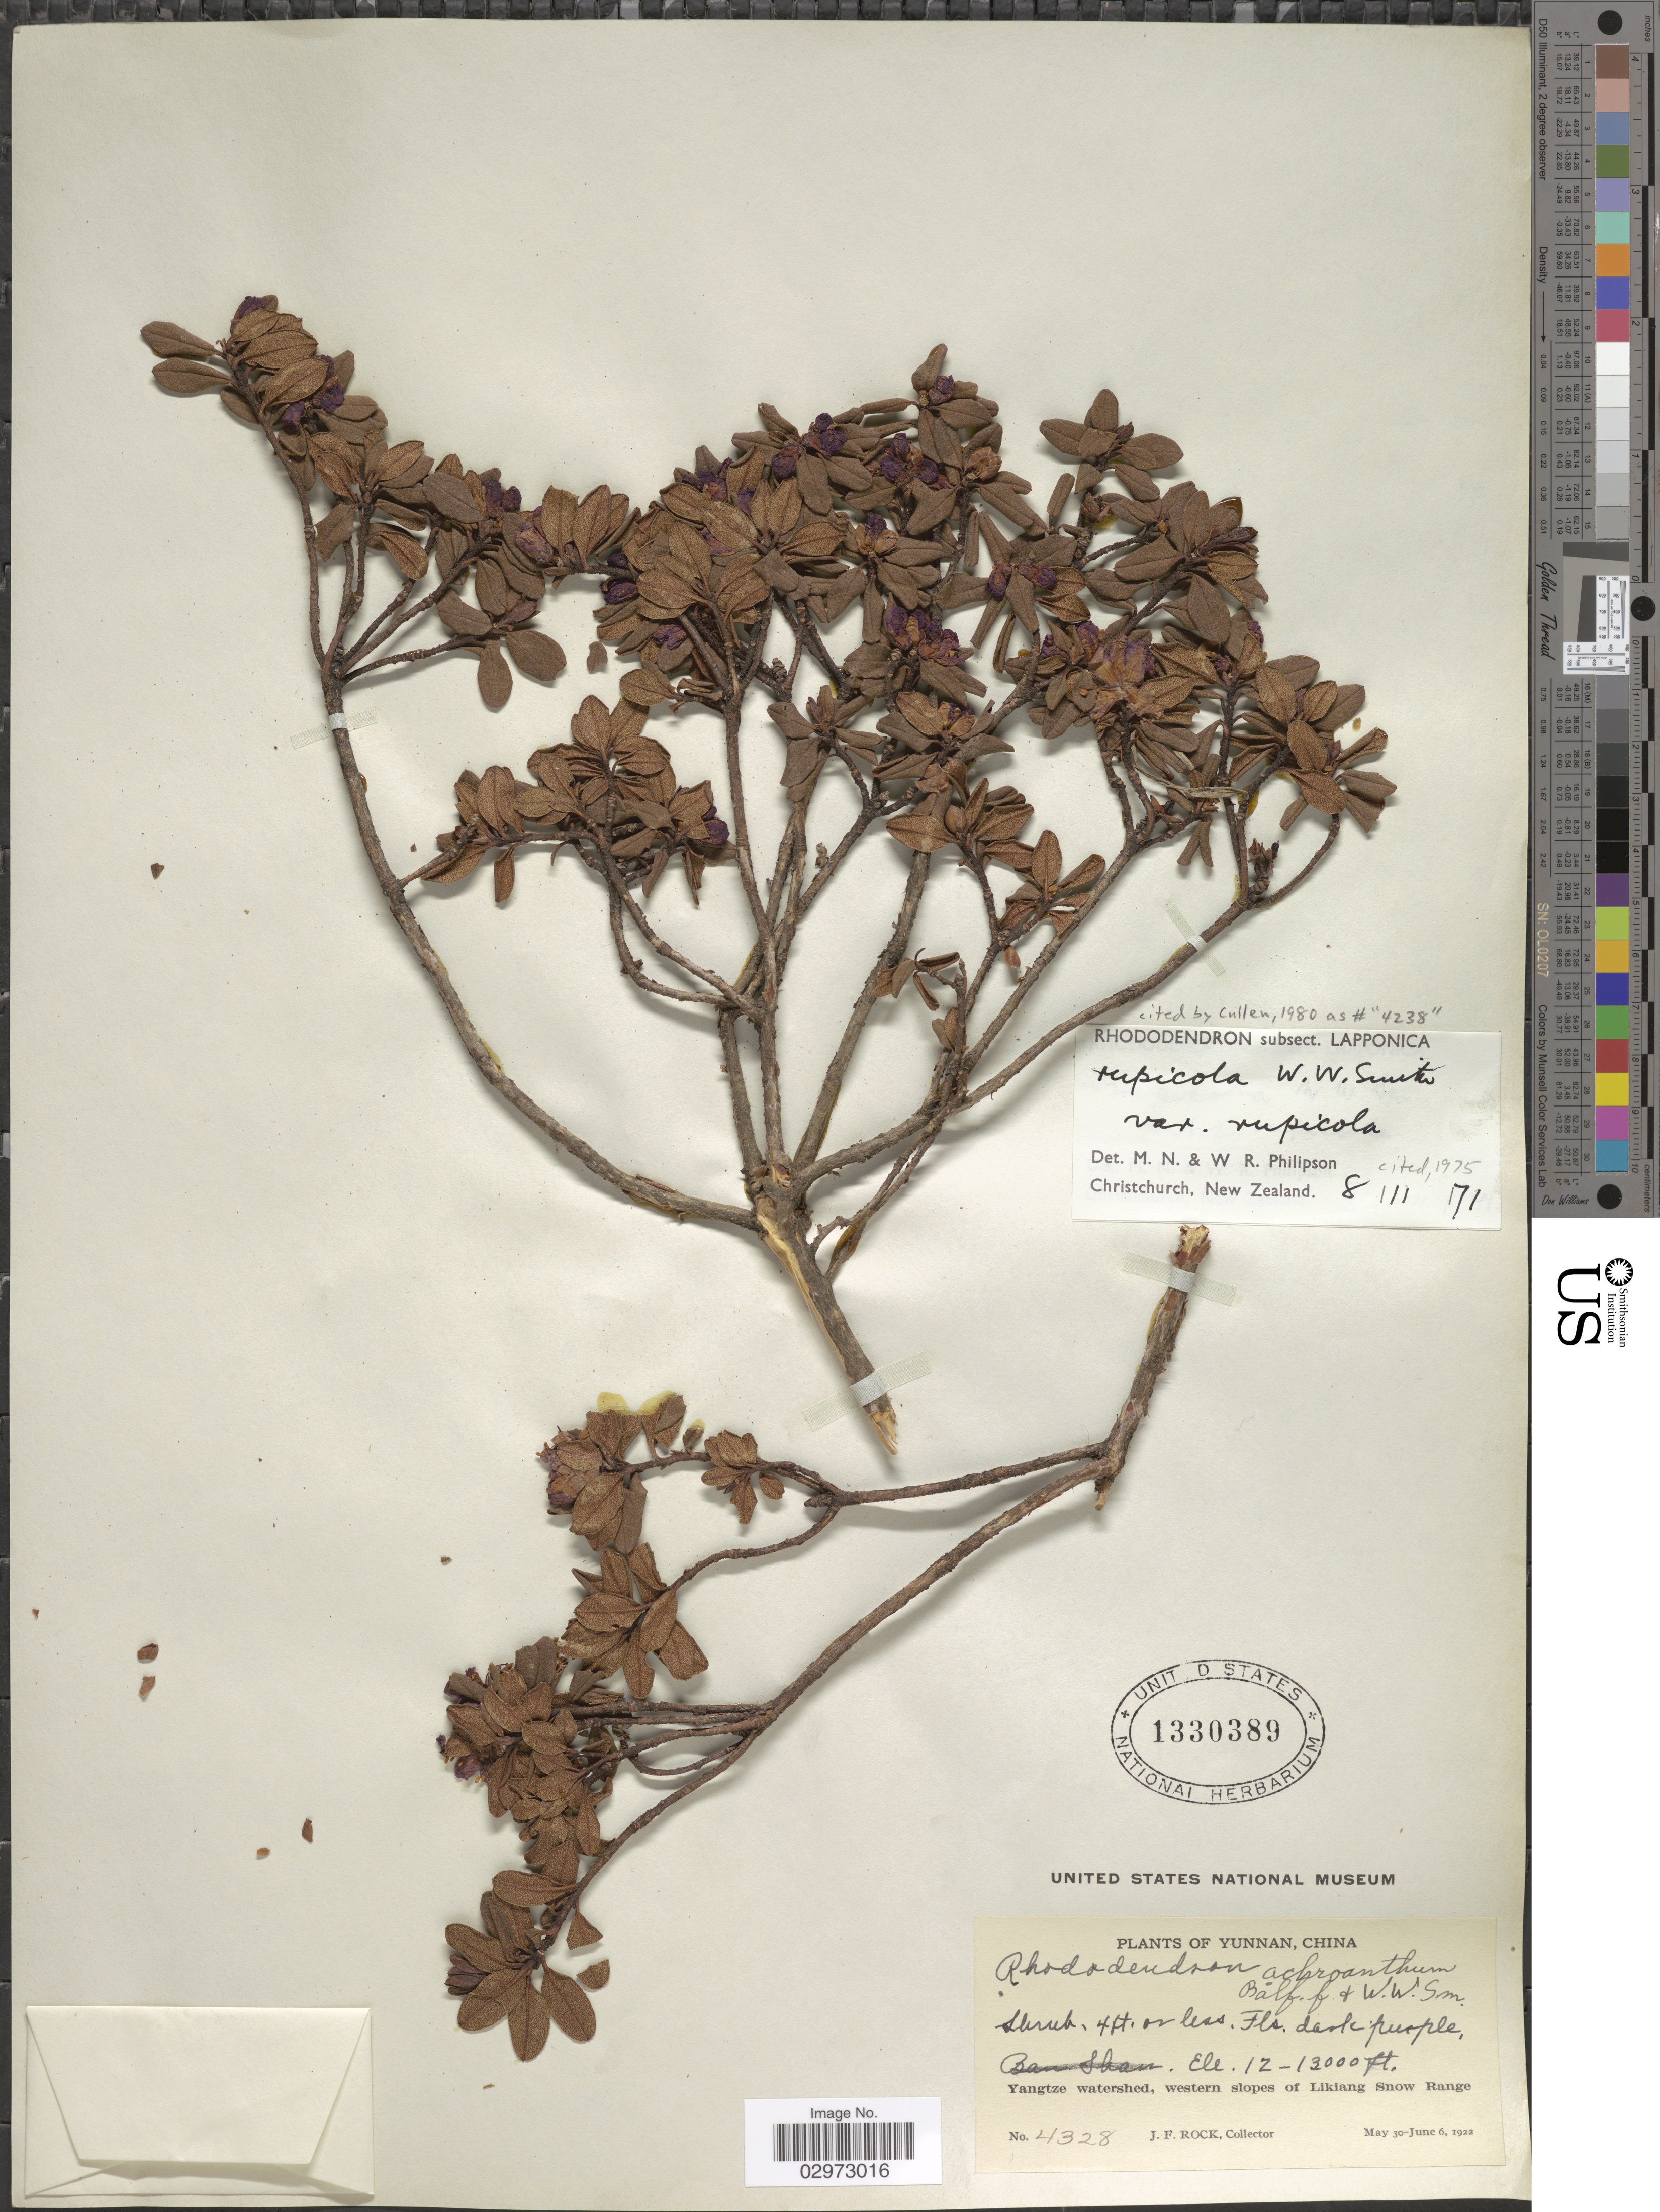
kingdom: Plantae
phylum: Tracheophyta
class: Magnoliopsida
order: Ericales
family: Ericaceae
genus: Rhododendron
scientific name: Rhododendron rupicola var. rupicola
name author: W.W. Sm.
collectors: -. Forrest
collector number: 4328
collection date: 1922-05-30/1922-06-06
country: China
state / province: Yunnan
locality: Yangtze watershed, western slopes of Likiang Snow Range.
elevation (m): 3658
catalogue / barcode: US 1330389